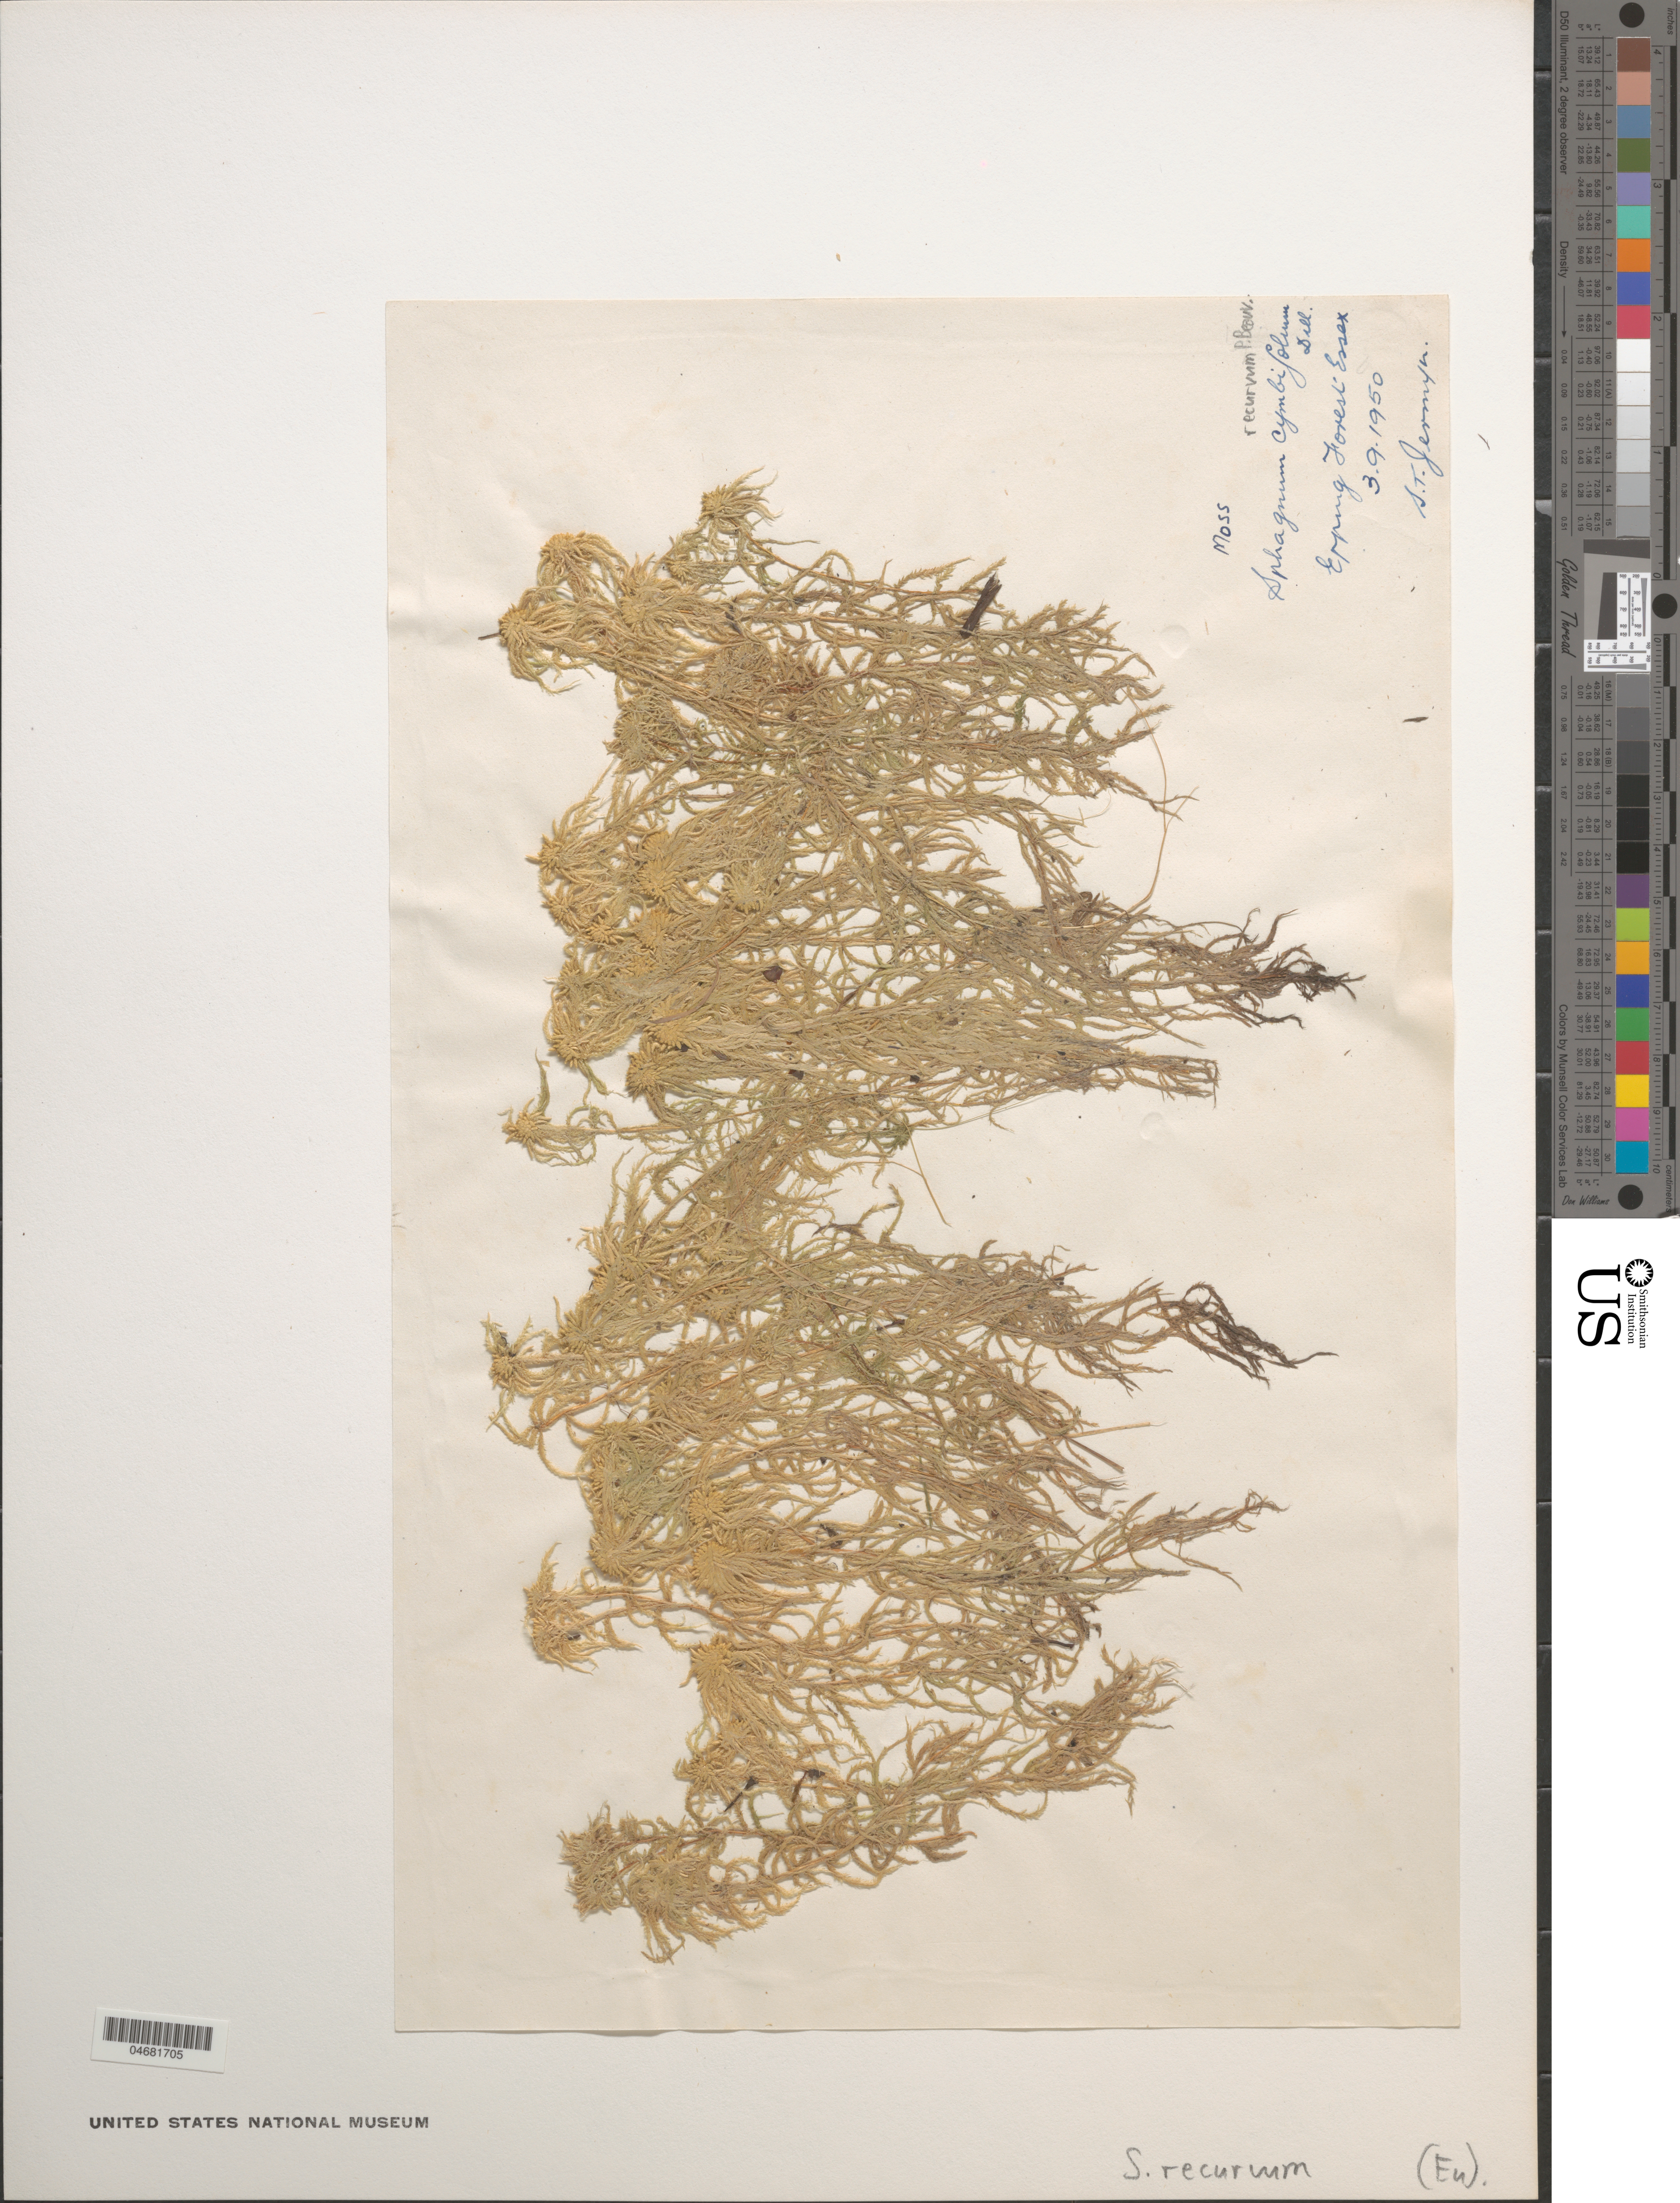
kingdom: Plantae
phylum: Bryophyta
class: Sphagnopsida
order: Sphagnales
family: Sphagnaceae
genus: Sphagnum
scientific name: Sphagnum cymbifolium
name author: (Ehrh.) Hedw.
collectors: S. Jermyn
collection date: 1950-09-03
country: United Kingdom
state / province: England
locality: Epping Forest Essex.